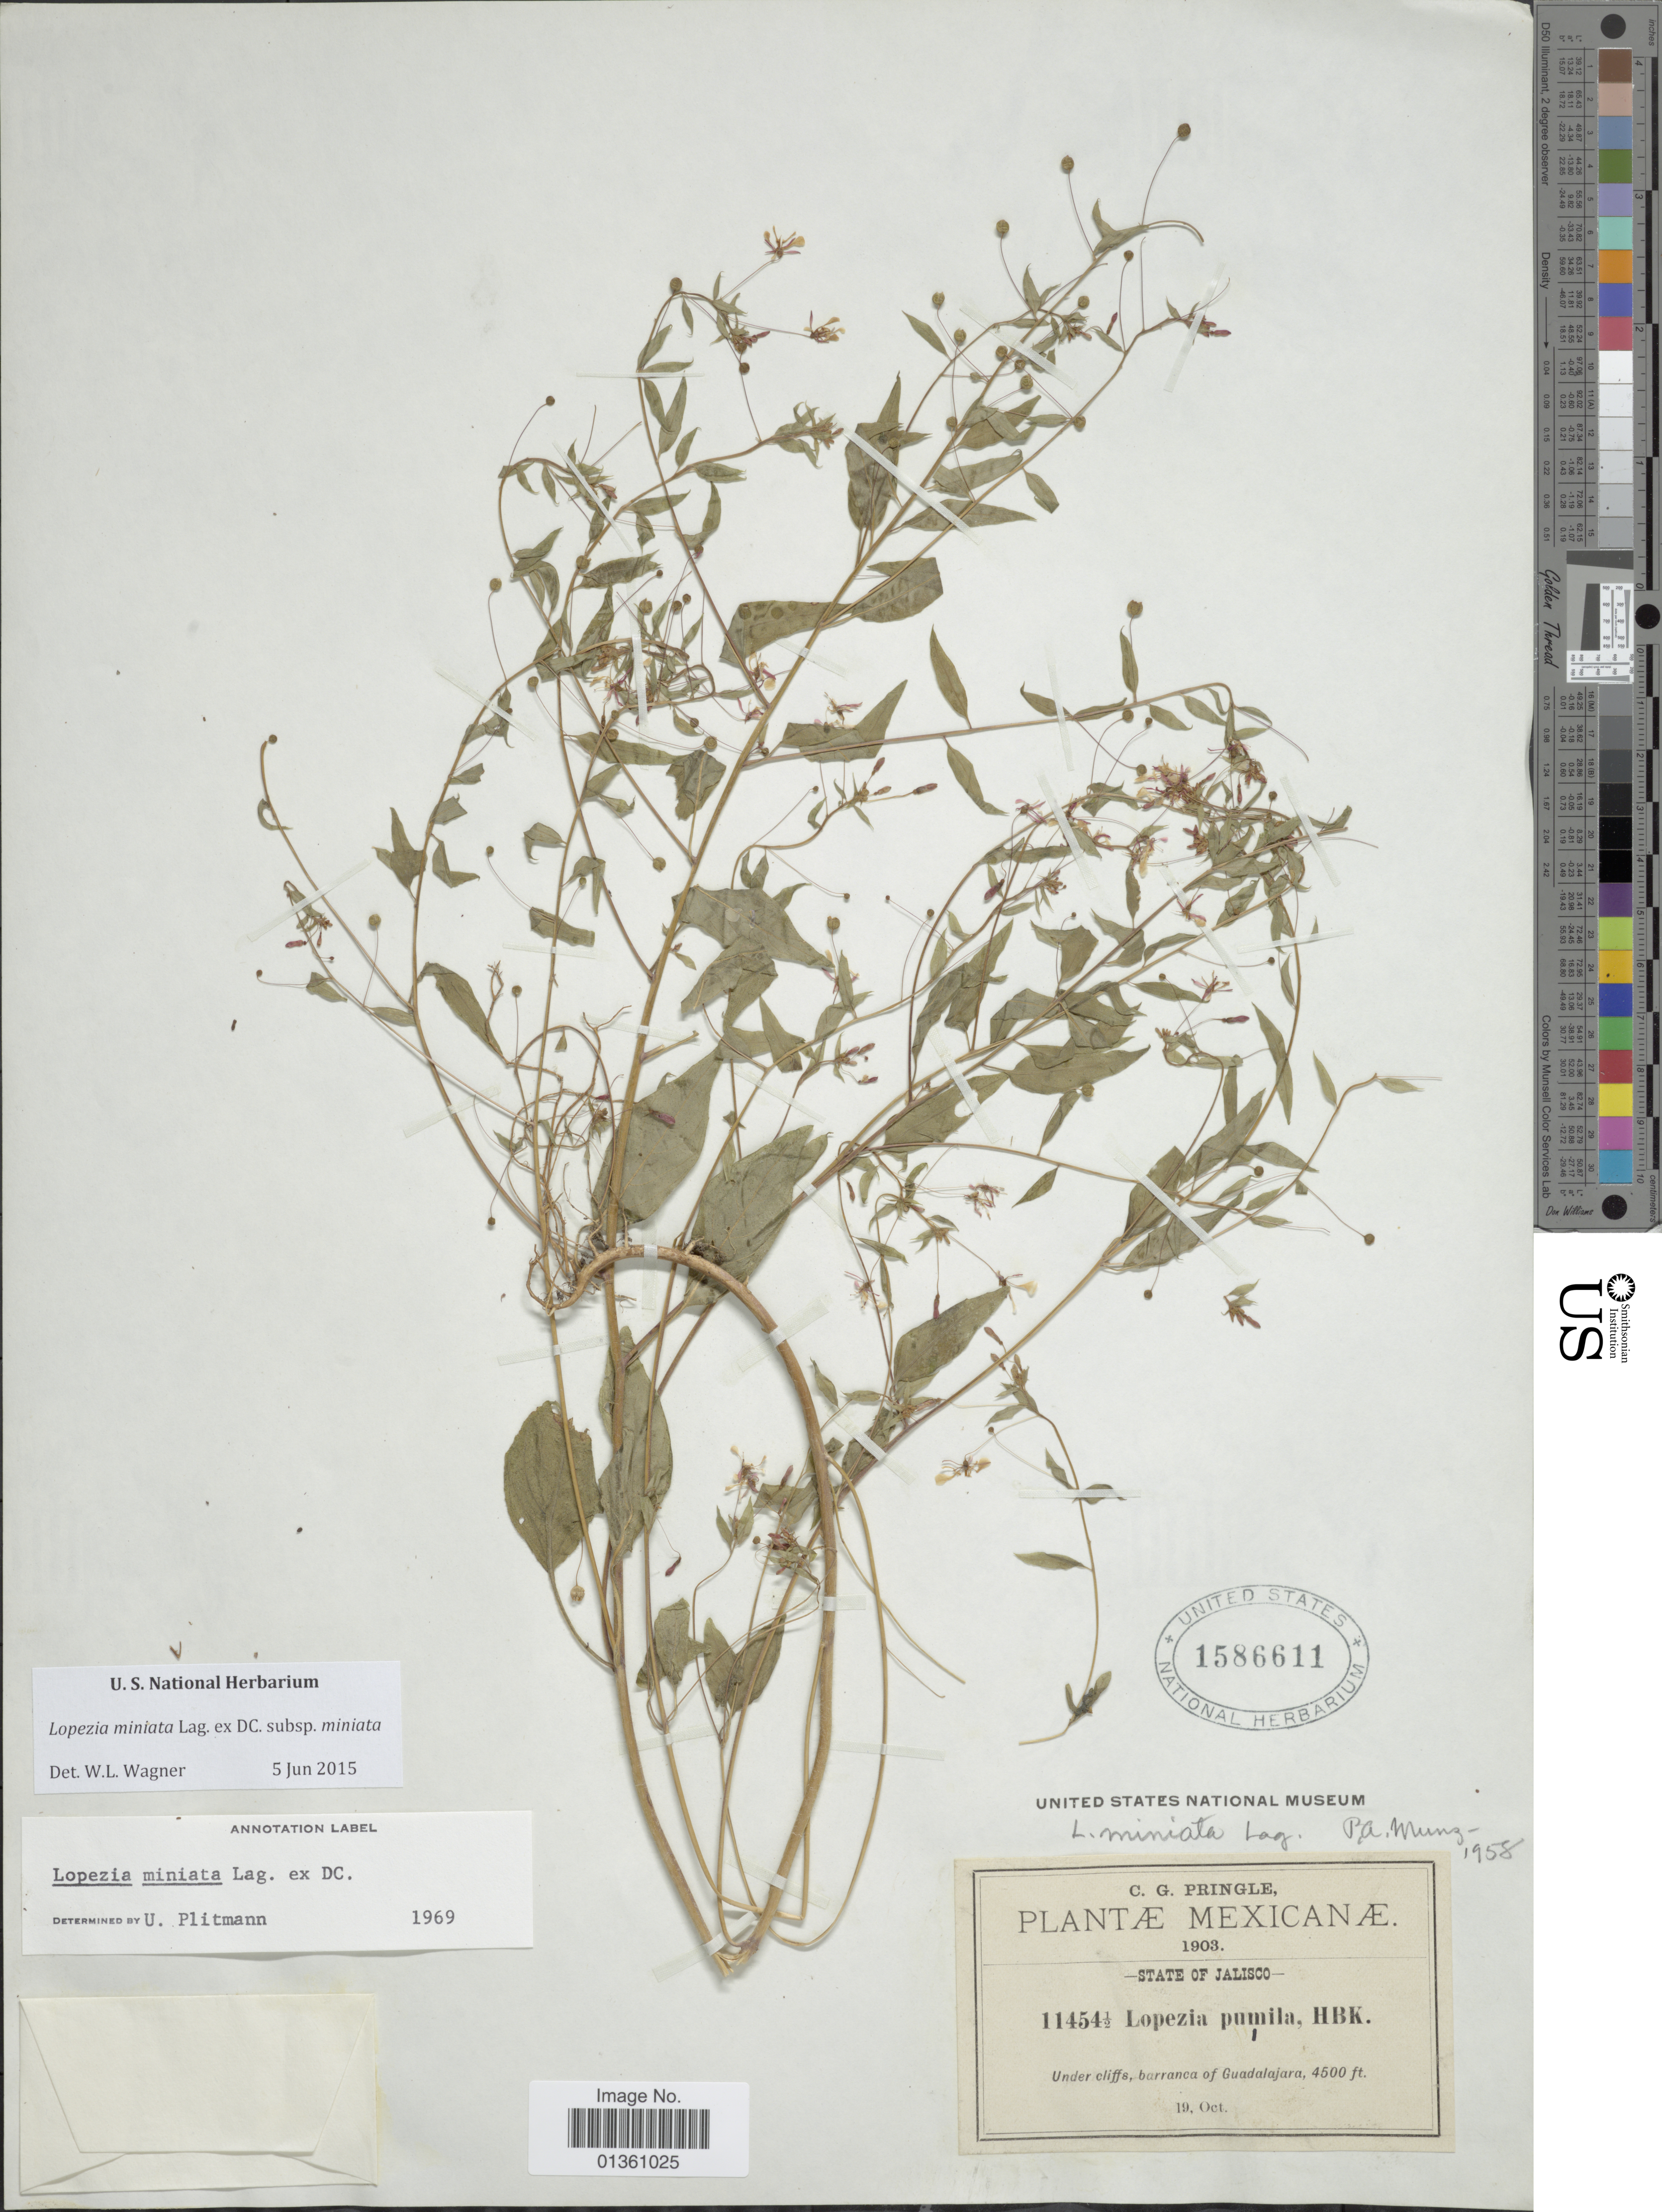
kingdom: Plantae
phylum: Tracheophyta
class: Magnoliopsida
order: Myrtales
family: Onagraceae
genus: Lopezia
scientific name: Lopezia miniata subsp. miniata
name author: Lag. ex DC.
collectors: C. G. Pringle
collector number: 11454½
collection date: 1903-10-19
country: Mexico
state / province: Jalisco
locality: Under cliffs, barranca of Guadalajara.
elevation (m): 1372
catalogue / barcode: US 1586611